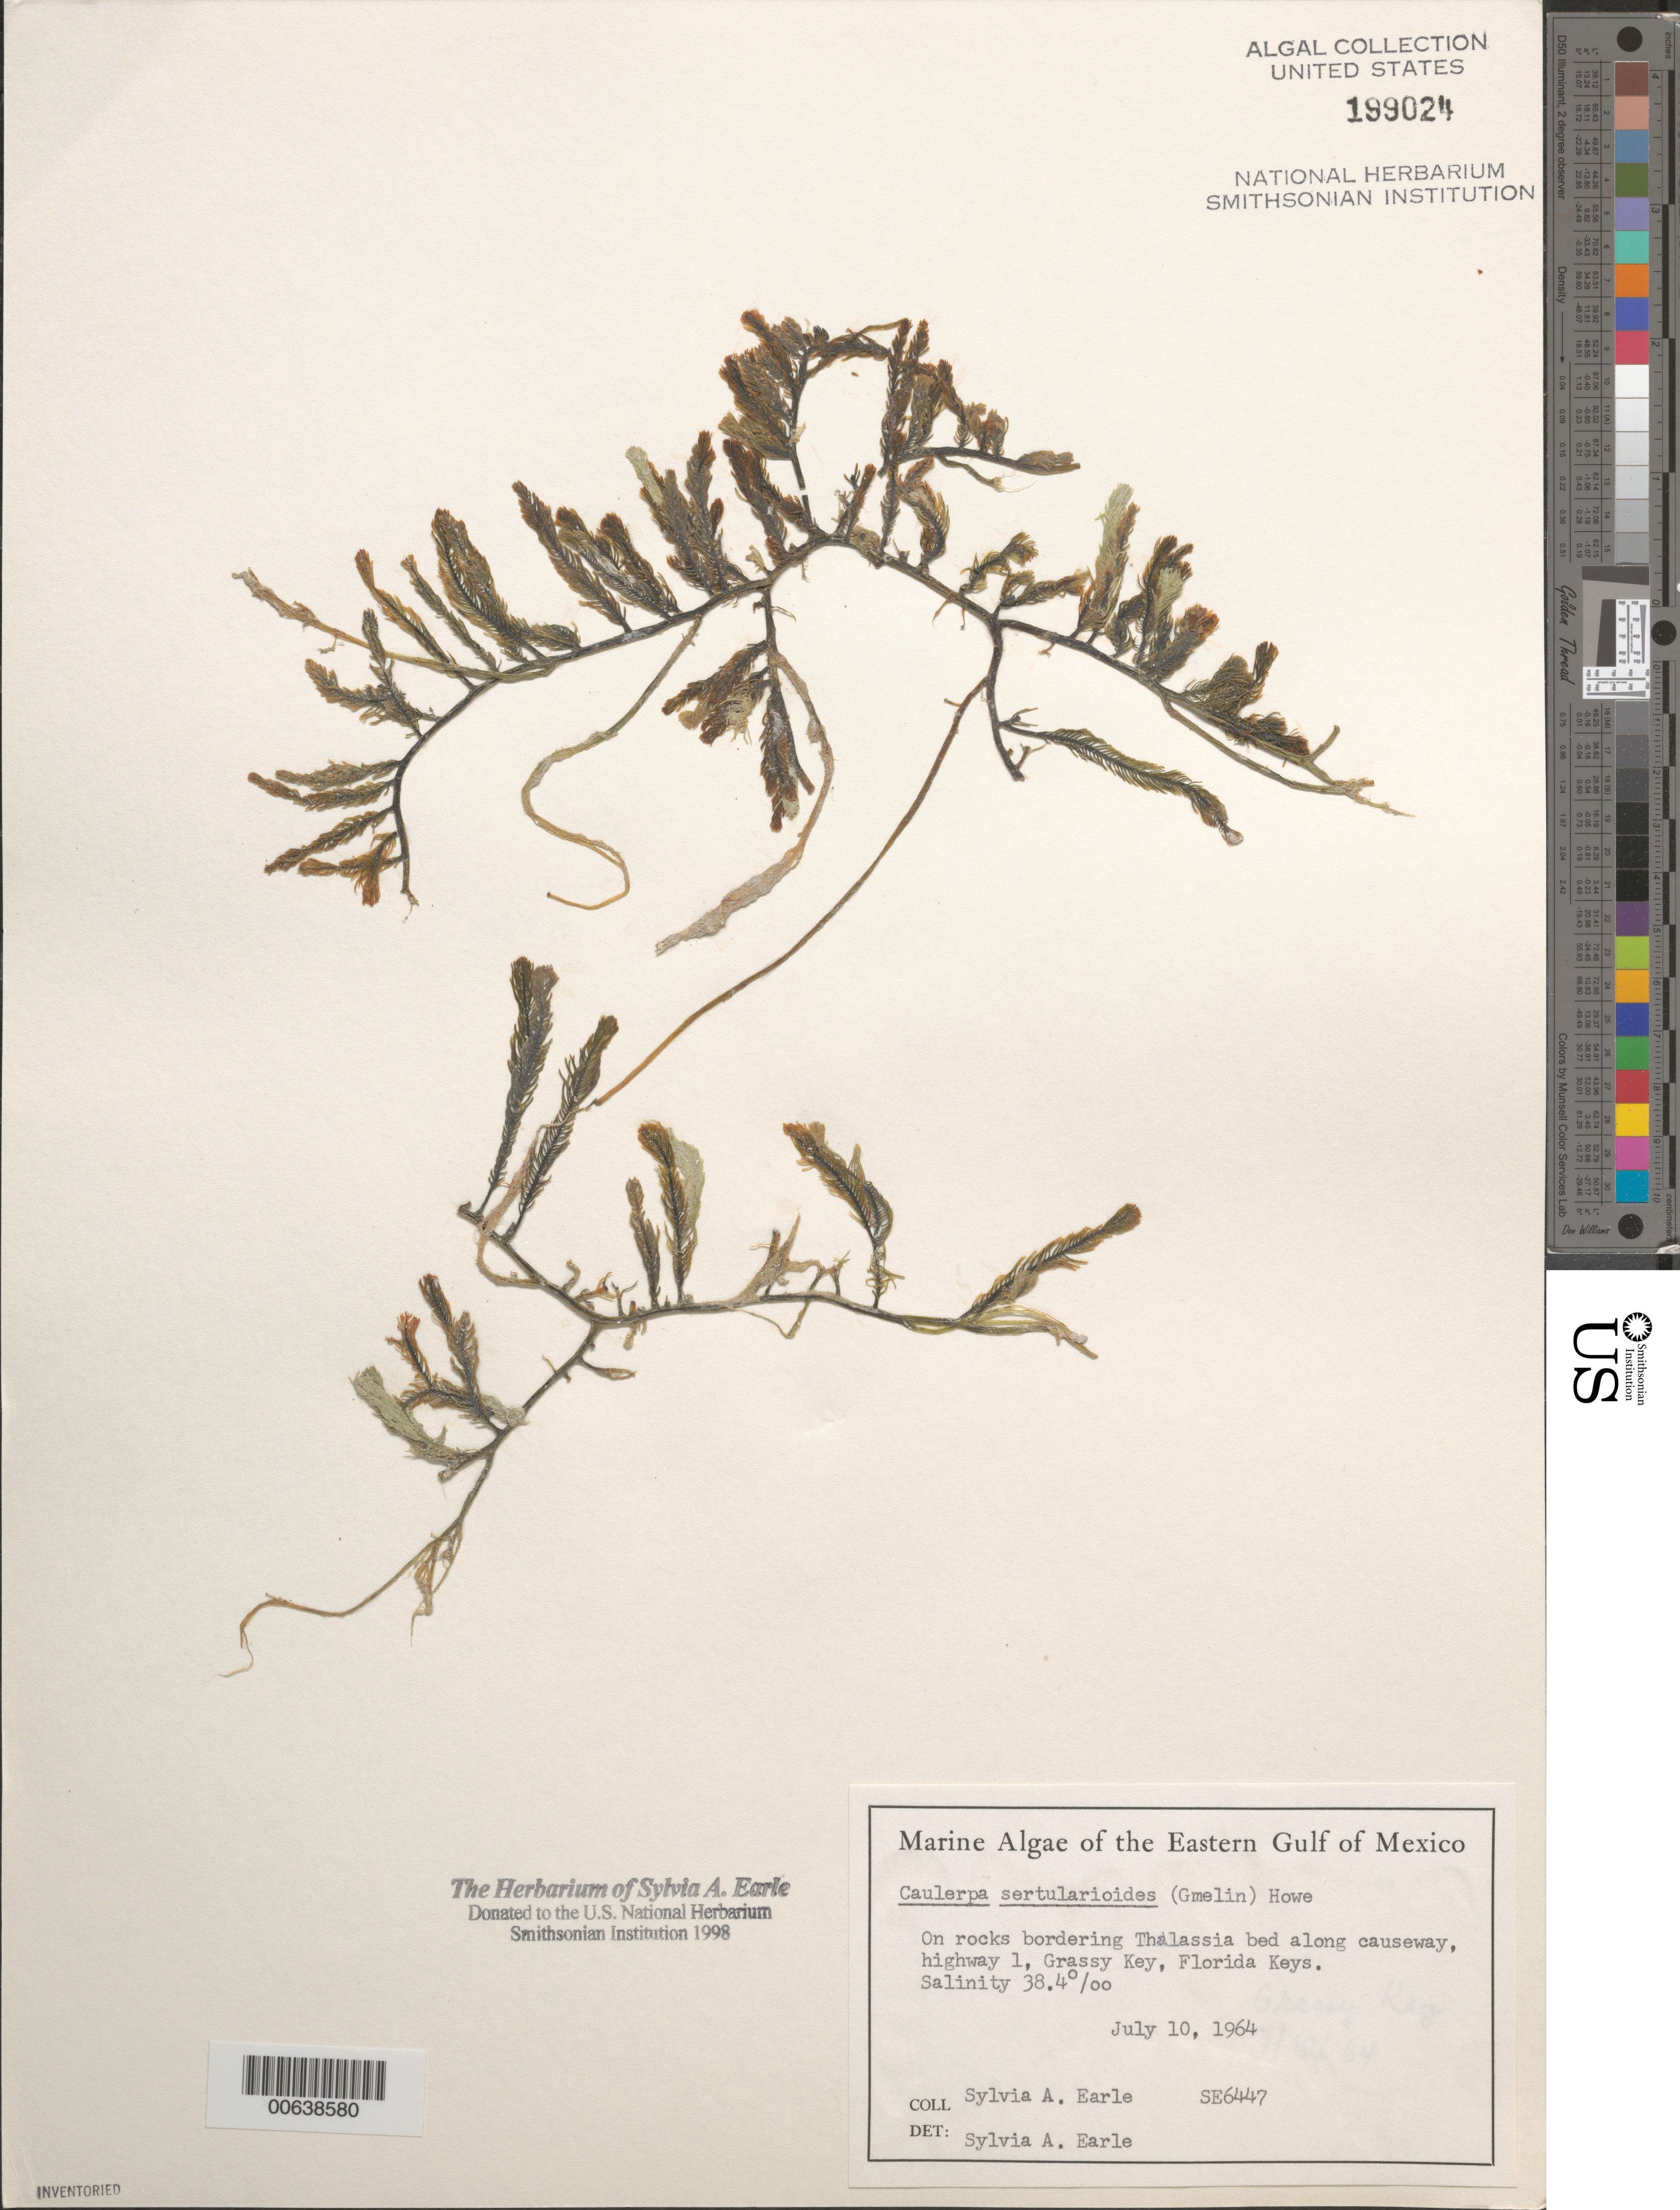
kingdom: Plantae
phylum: Chlorophyta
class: Ulvophyceae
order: Bryopsidales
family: Caulerpaceae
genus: Caulerpa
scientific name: Caulerpa sertularioides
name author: (S.G. Gmel.) M. Howe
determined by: Earle, S. A.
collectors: S. A. Earle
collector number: Se 6447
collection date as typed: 10 Jul 1964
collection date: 1964-07-10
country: United States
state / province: Florida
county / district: Monroe County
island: Grassy Key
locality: US Route 1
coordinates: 24 46.5'N, 80 55.9'W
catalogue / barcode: US 199024